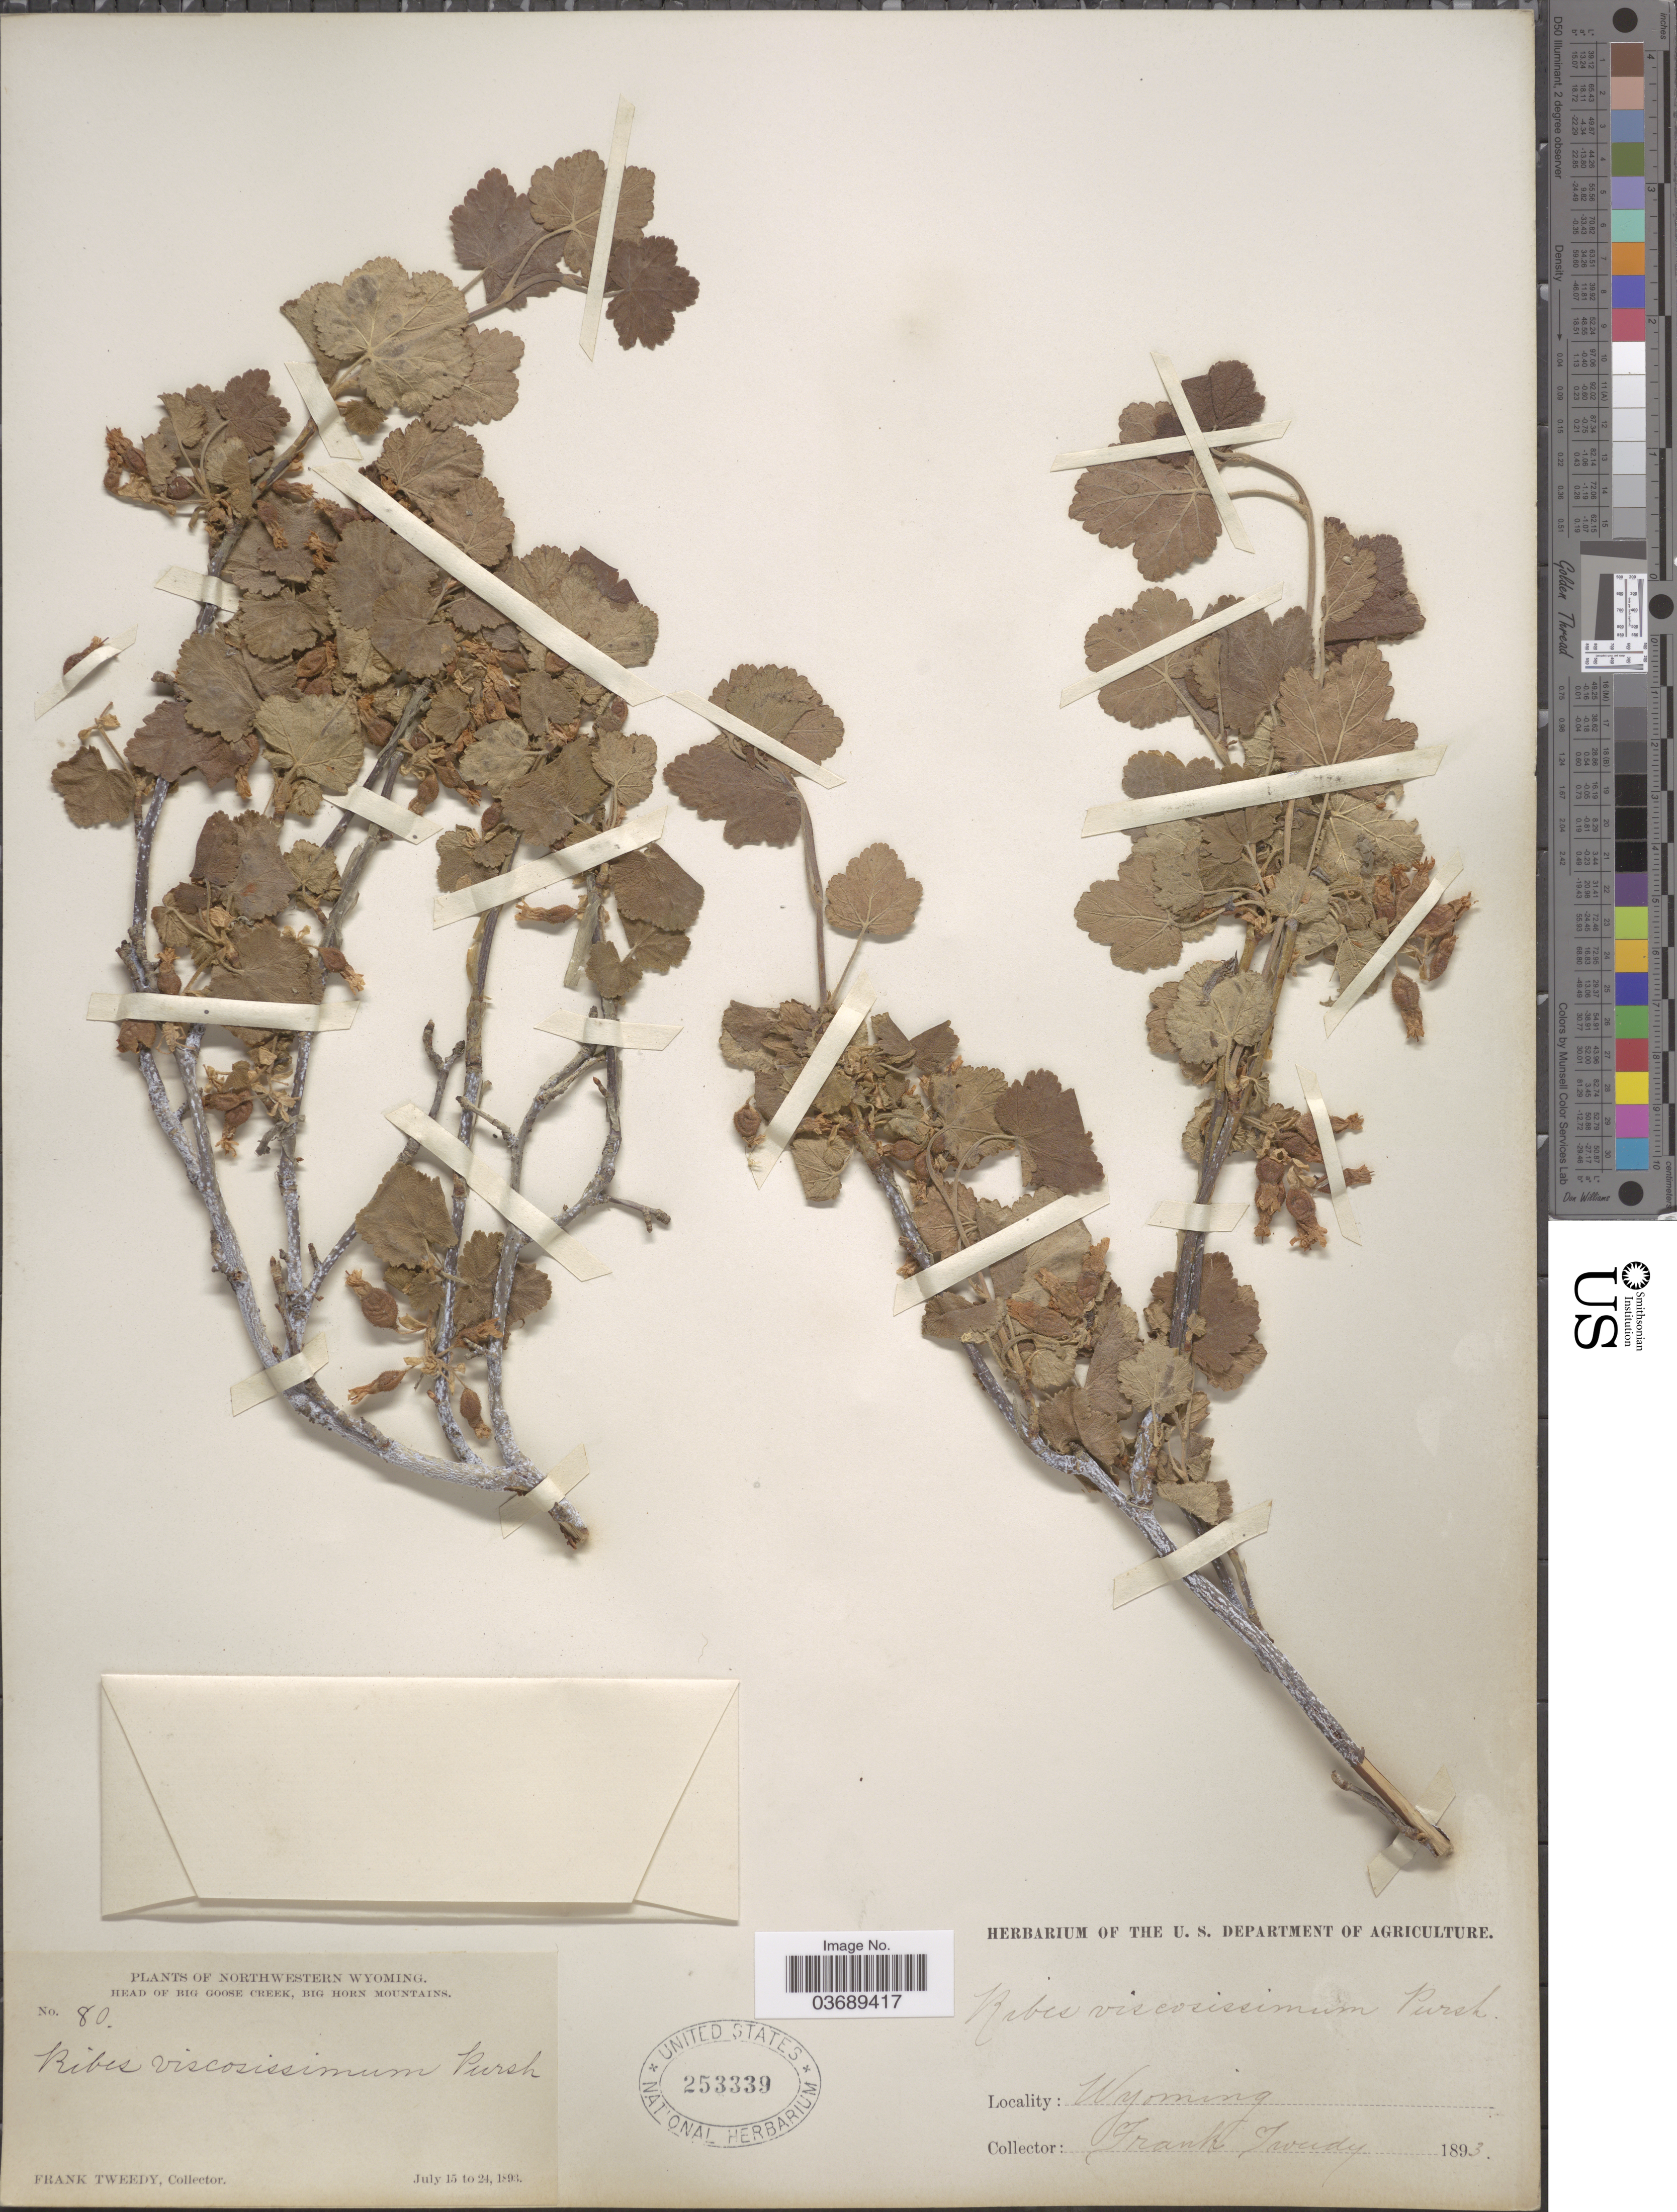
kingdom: Plantae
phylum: Tracheophyta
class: Magnoliopsida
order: Saxifragales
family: Grossulariaceae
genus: Ribes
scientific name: Ribes viscosissimum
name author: Pursh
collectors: F. Tweedy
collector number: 80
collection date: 1893-07-15/1893-07-24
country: United States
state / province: Wyoming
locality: Northwestern Wyoming. Head of Big Goose Creek, Big Horn Mountains.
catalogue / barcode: US 253339